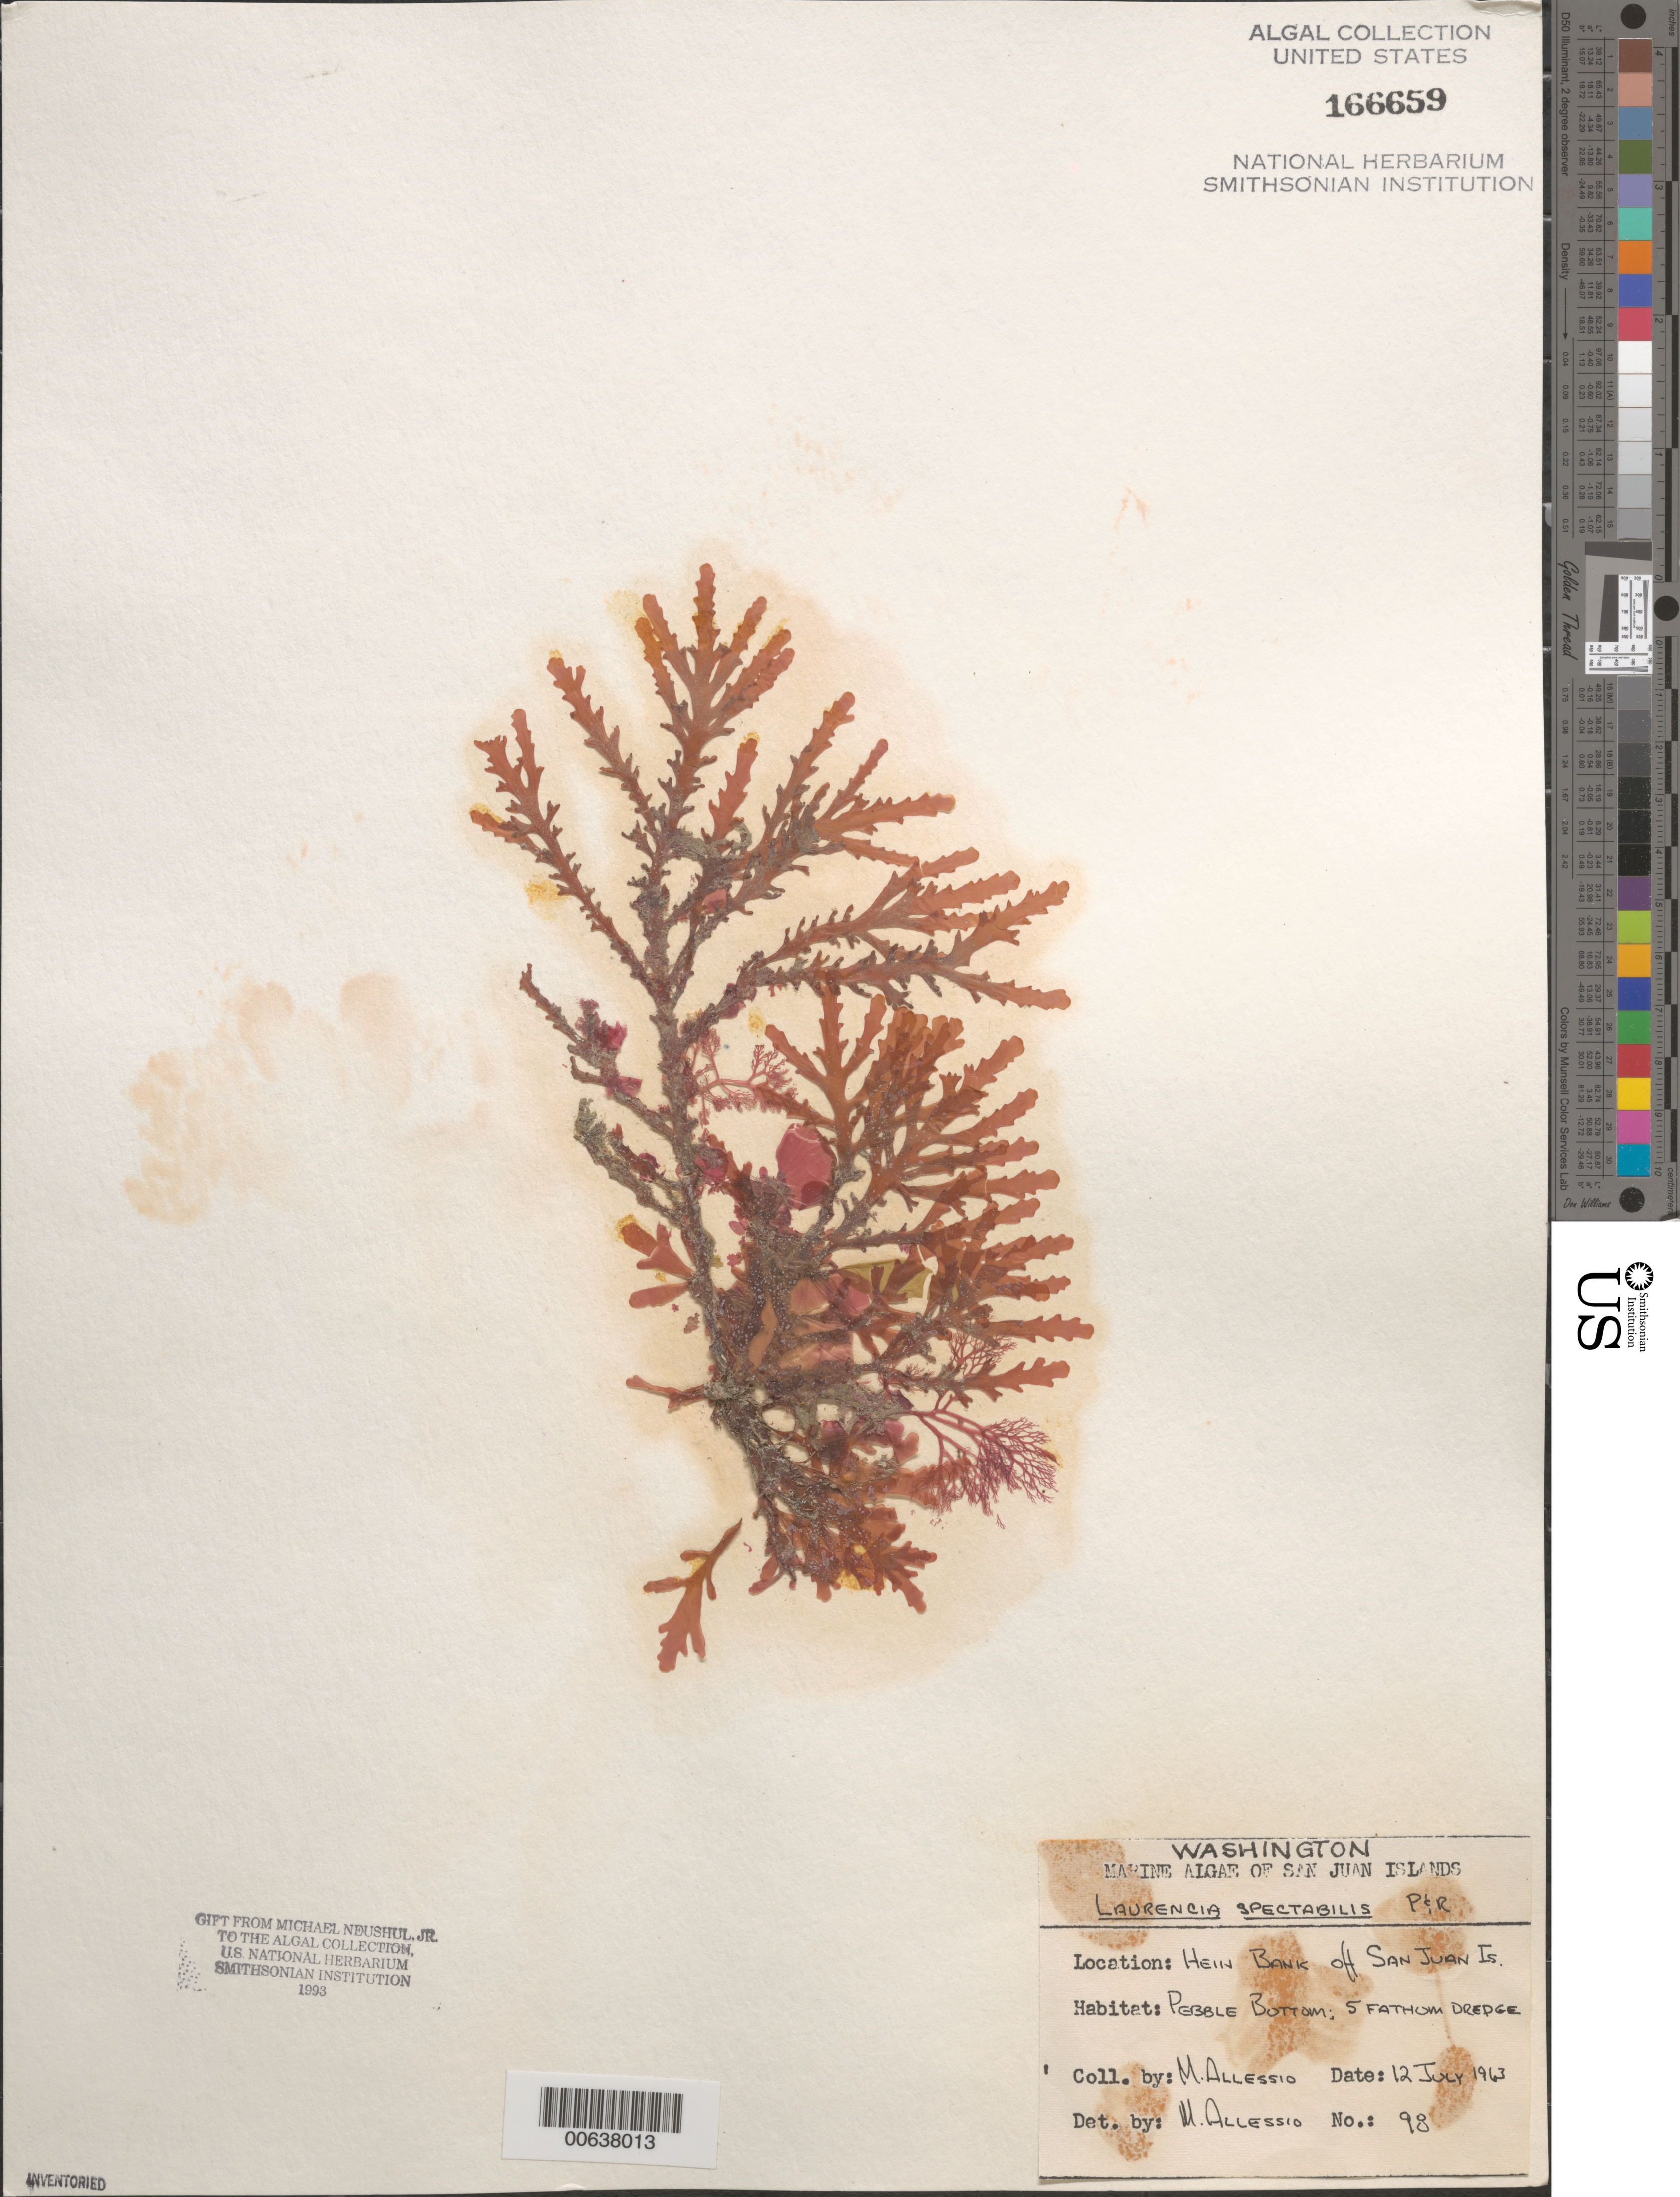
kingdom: Plantae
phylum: Rhodophyta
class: Florideophyceae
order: Ceramiales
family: Rhodomelaceae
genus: Osmundea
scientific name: Osmundea spectabilis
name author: (Postels & Rupr.) K.W. Nam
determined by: Algae name updating Project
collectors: M. Allessio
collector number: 98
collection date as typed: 12 Jul 1963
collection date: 1963-07-12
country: United States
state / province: Washington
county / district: San Juan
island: San Juan Islands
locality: Hein Bank, off San Juan Island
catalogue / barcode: US 166659